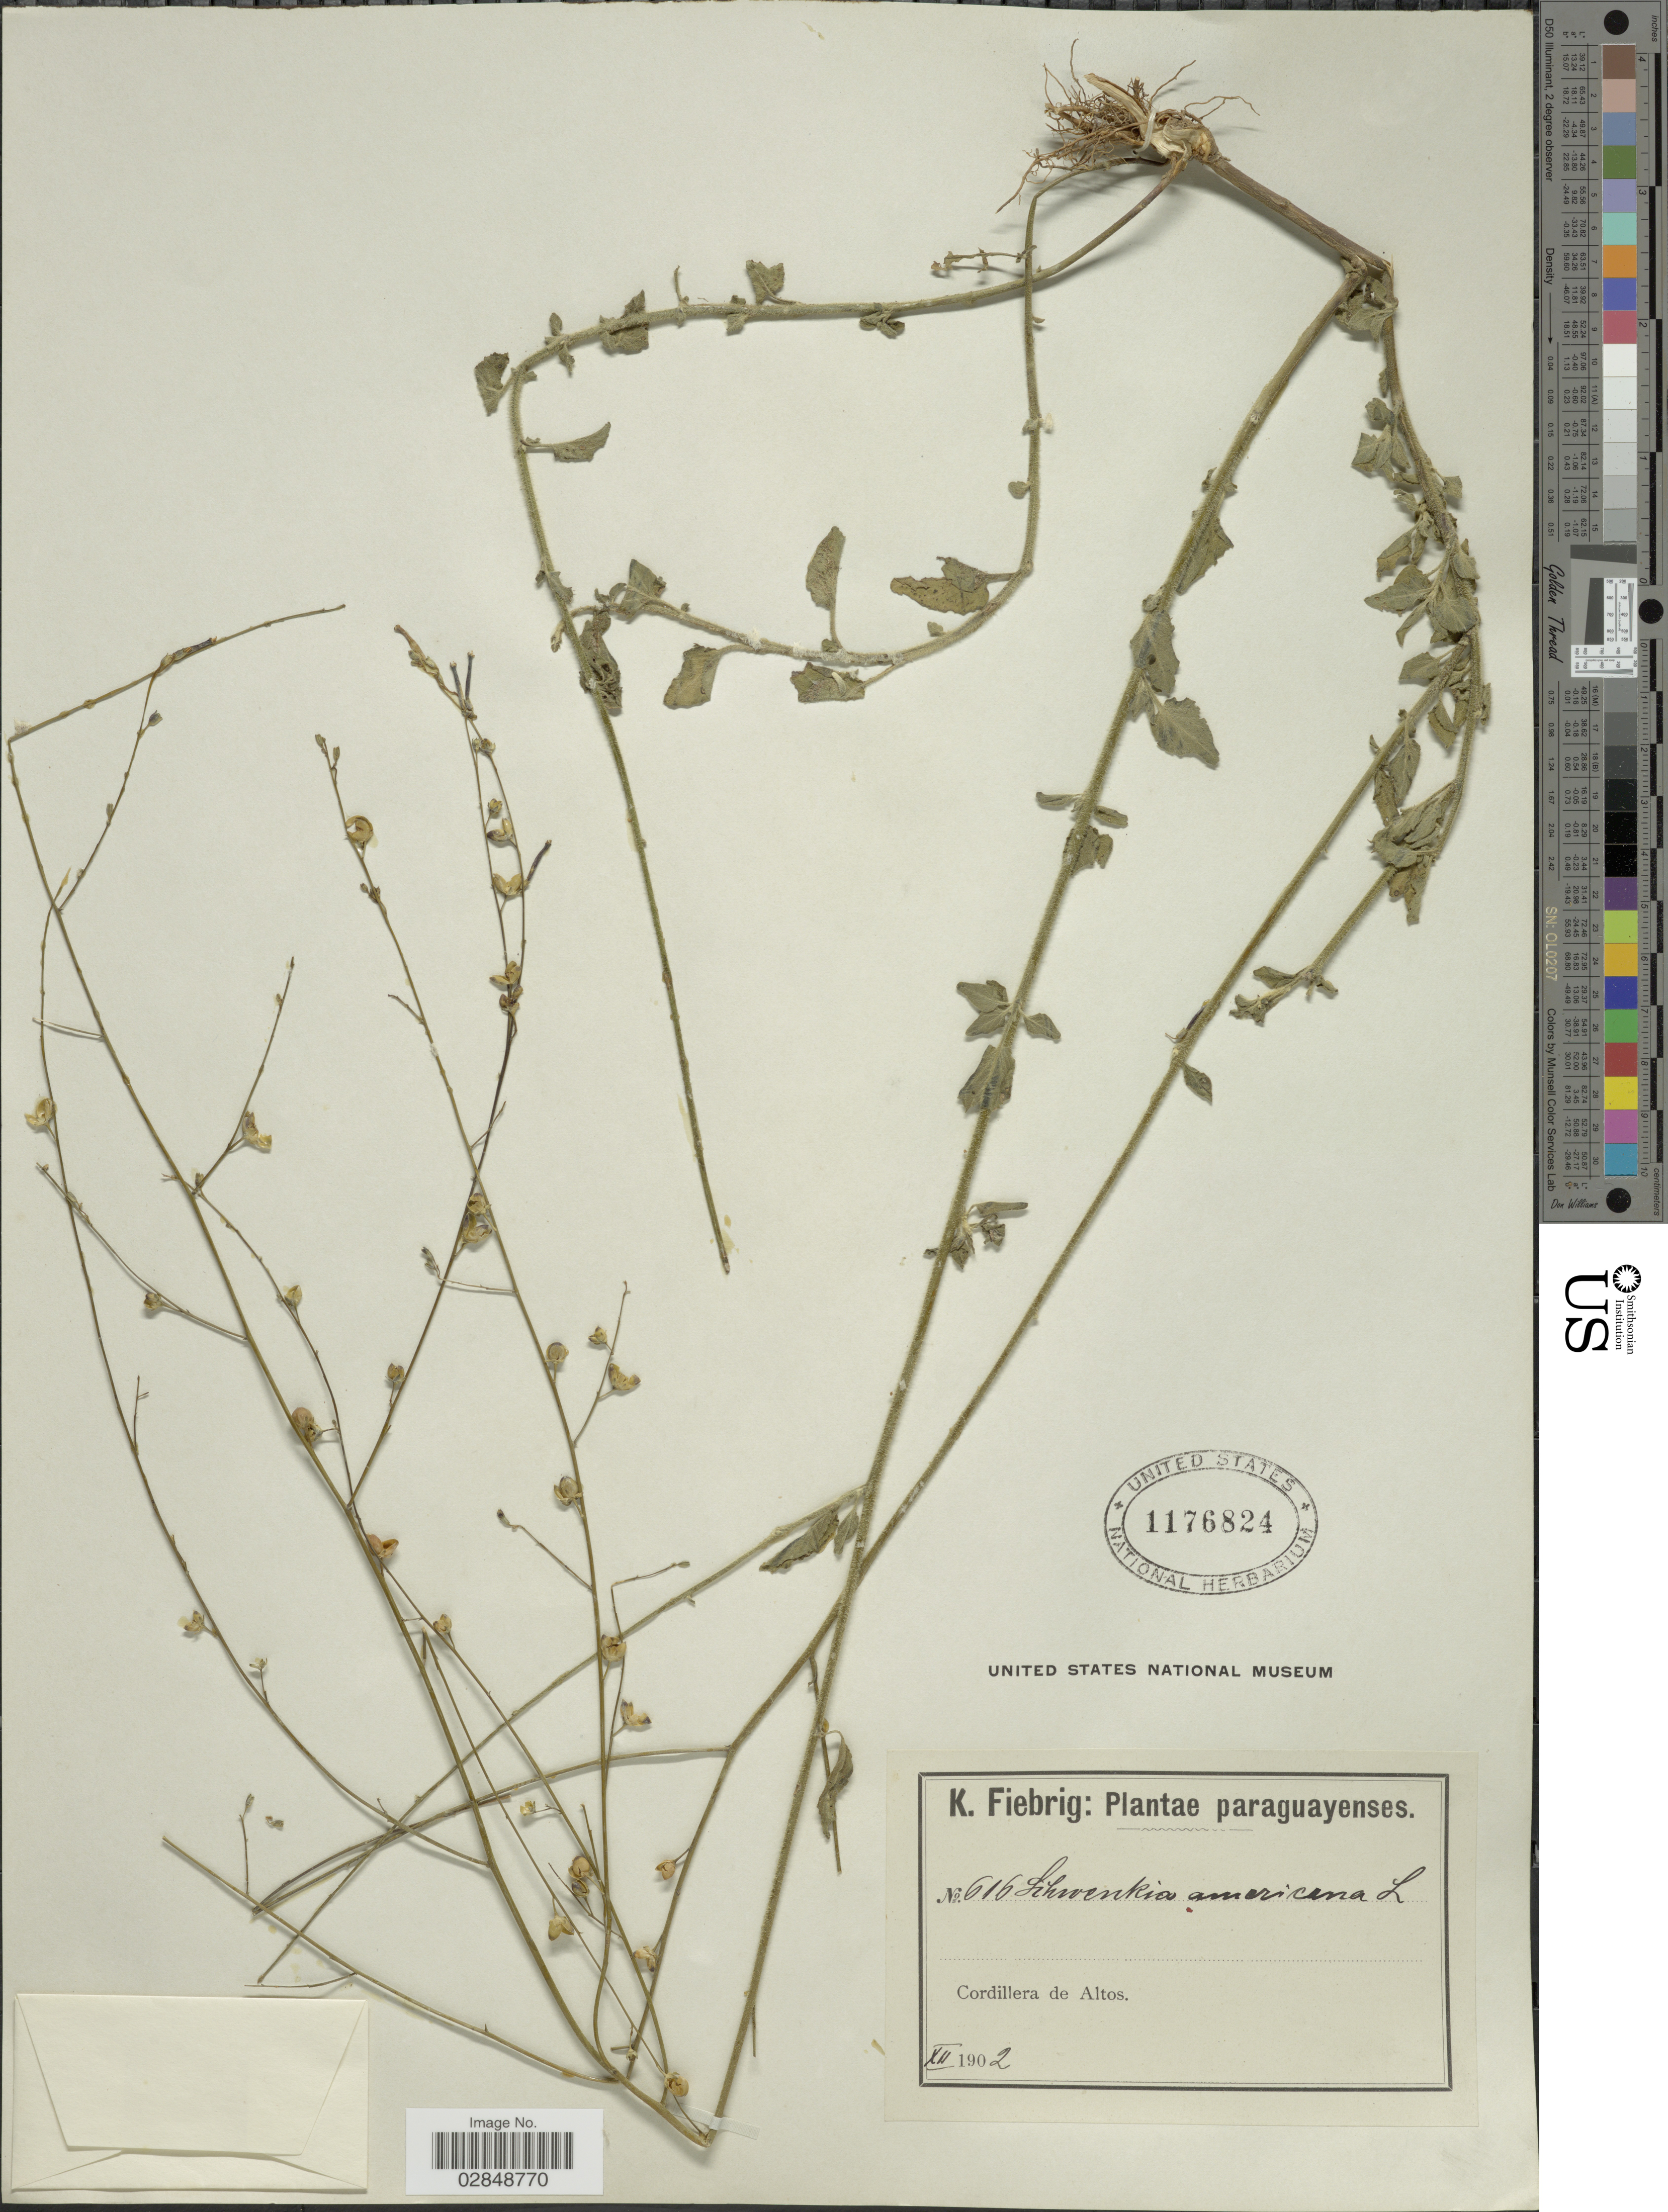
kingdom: Plantae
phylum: Tracheophyta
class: Magnoliopsida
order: Solanales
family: Solanaceae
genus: Schwenckia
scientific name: Schwenckia americana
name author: L.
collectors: K. Fiebrig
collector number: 616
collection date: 1902-12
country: Paraguay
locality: Paraguayenses. Cordillera de Altos.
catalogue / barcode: US 1176824